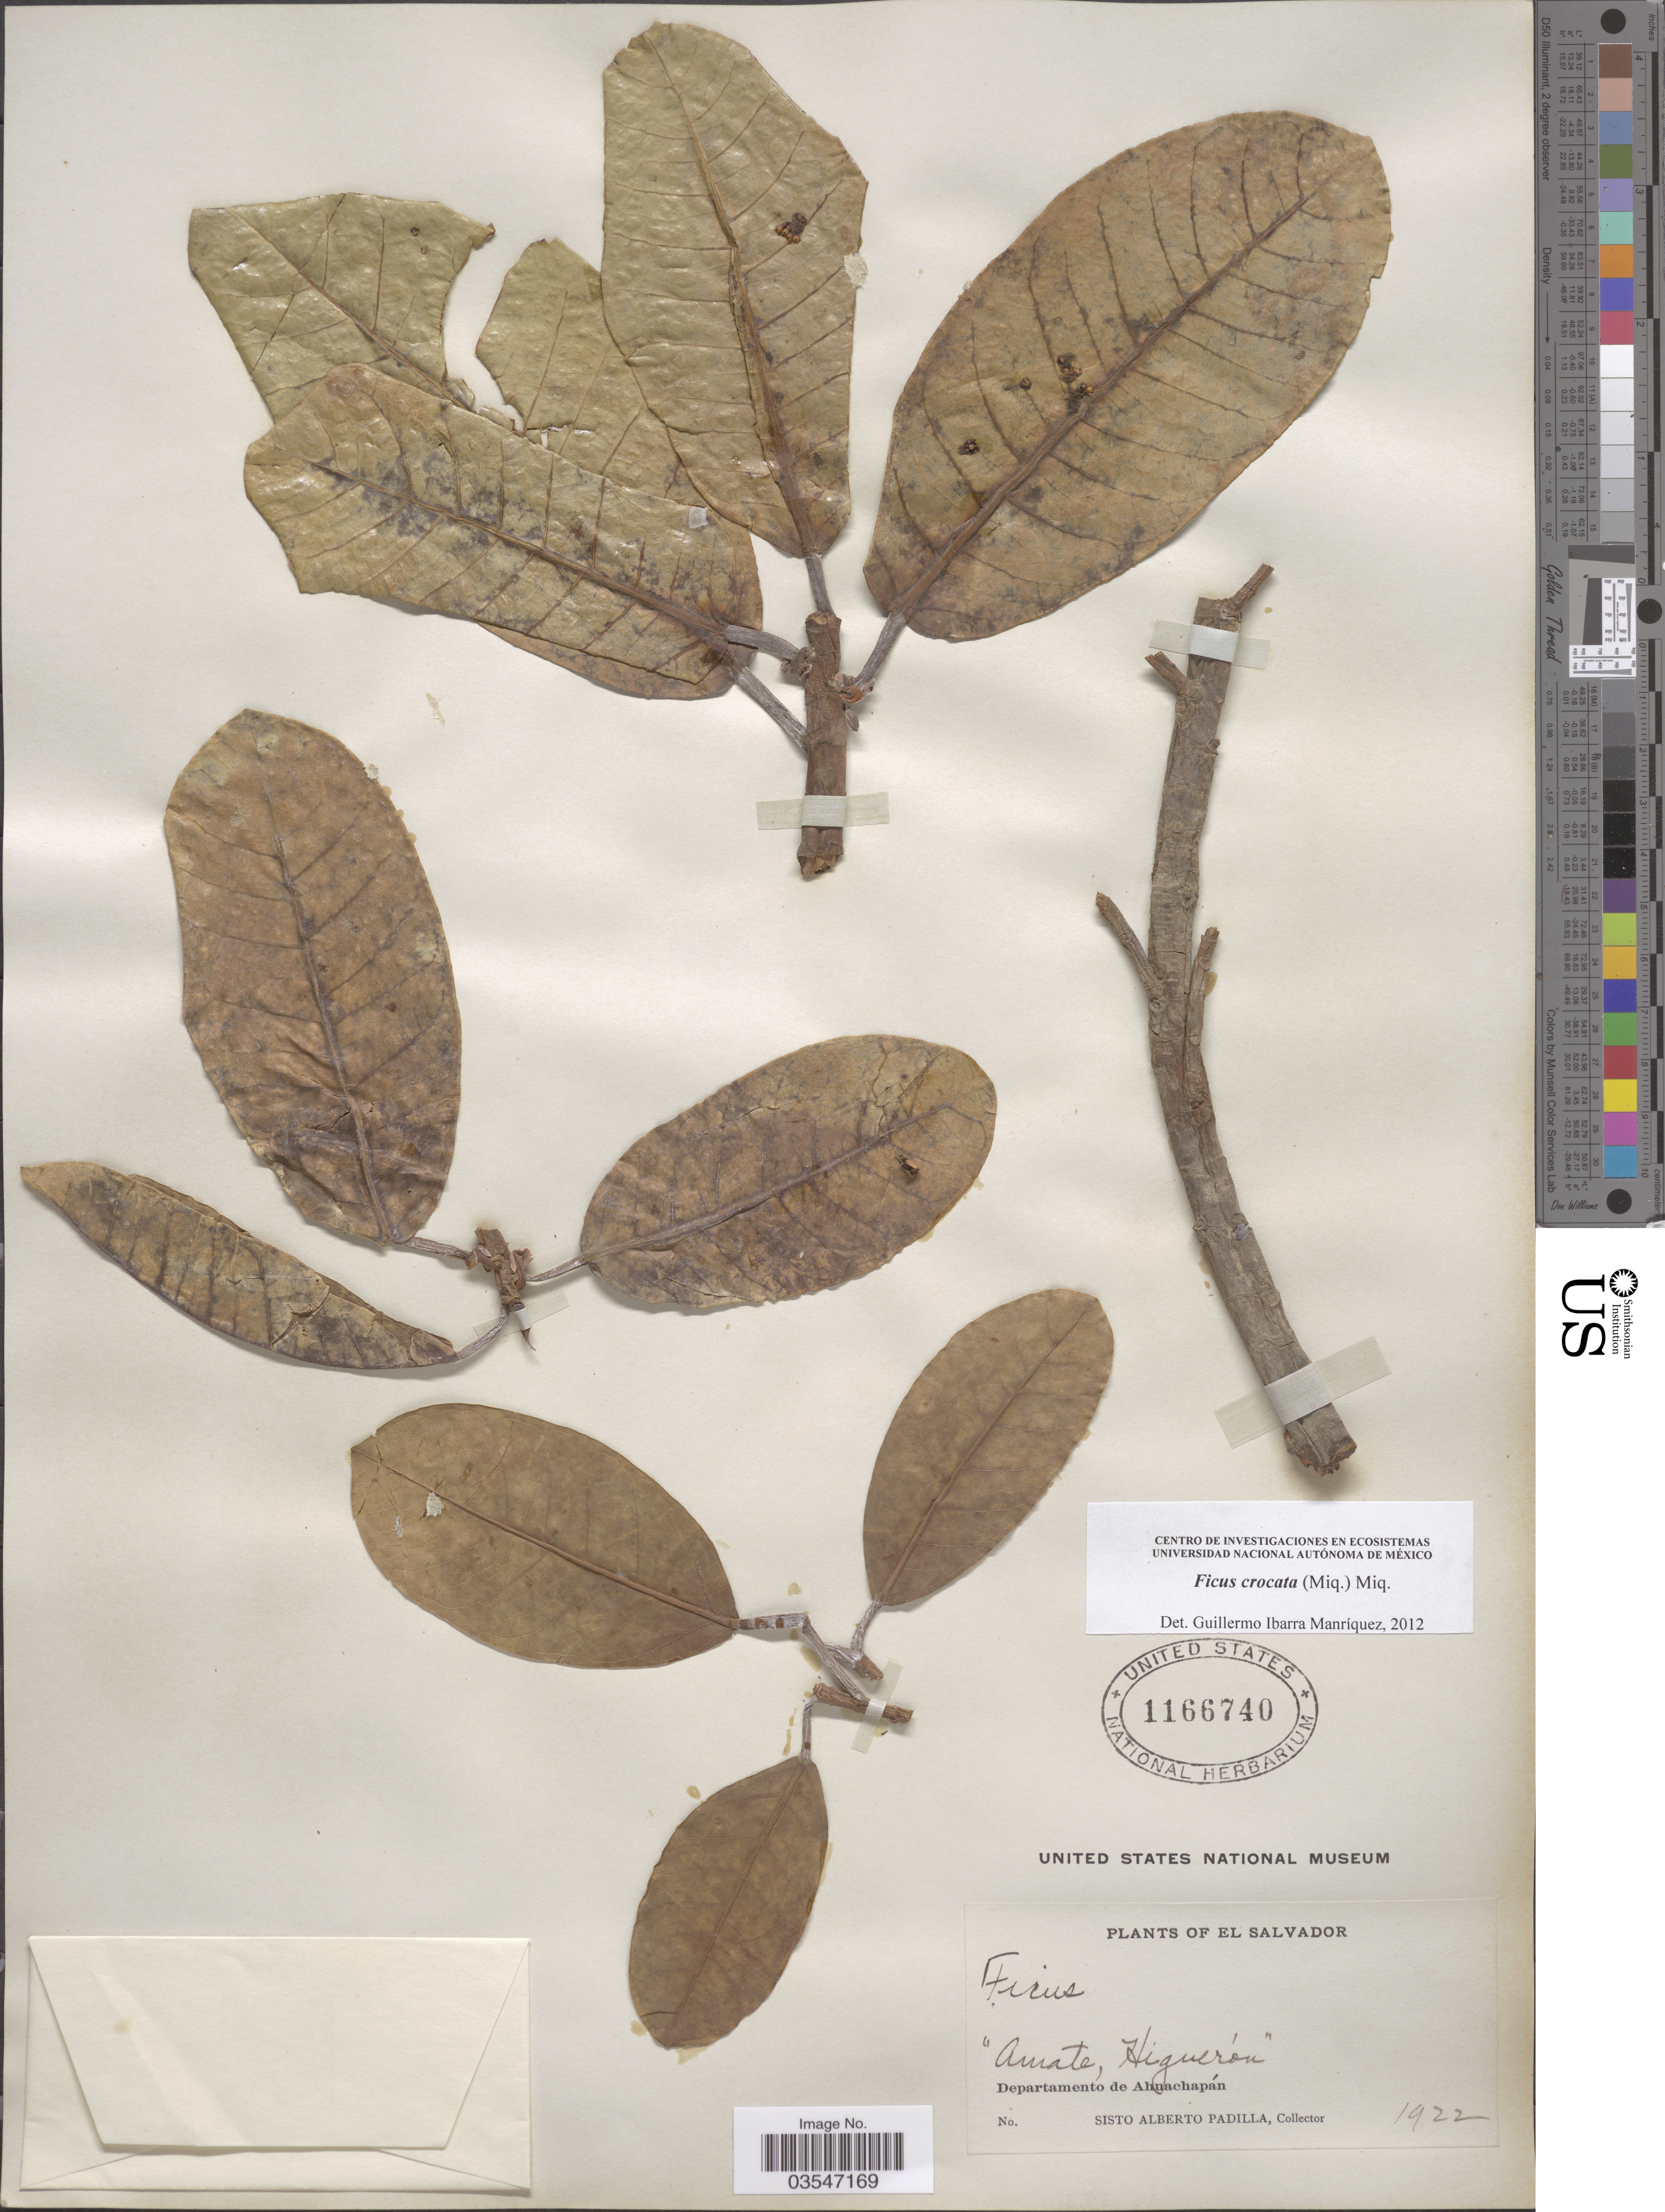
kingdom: Plantae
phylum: Tracheophyta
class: Magnoliopsida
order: Rosales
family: Moraceae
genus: Ficus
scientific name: Ficus crocata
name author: (Miq.) Miq.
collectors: S. A. Padilla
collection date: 1922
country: El Salvador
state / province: Ahuachapan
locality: Departamento de Ahuachapán.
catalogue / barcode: US 1166740